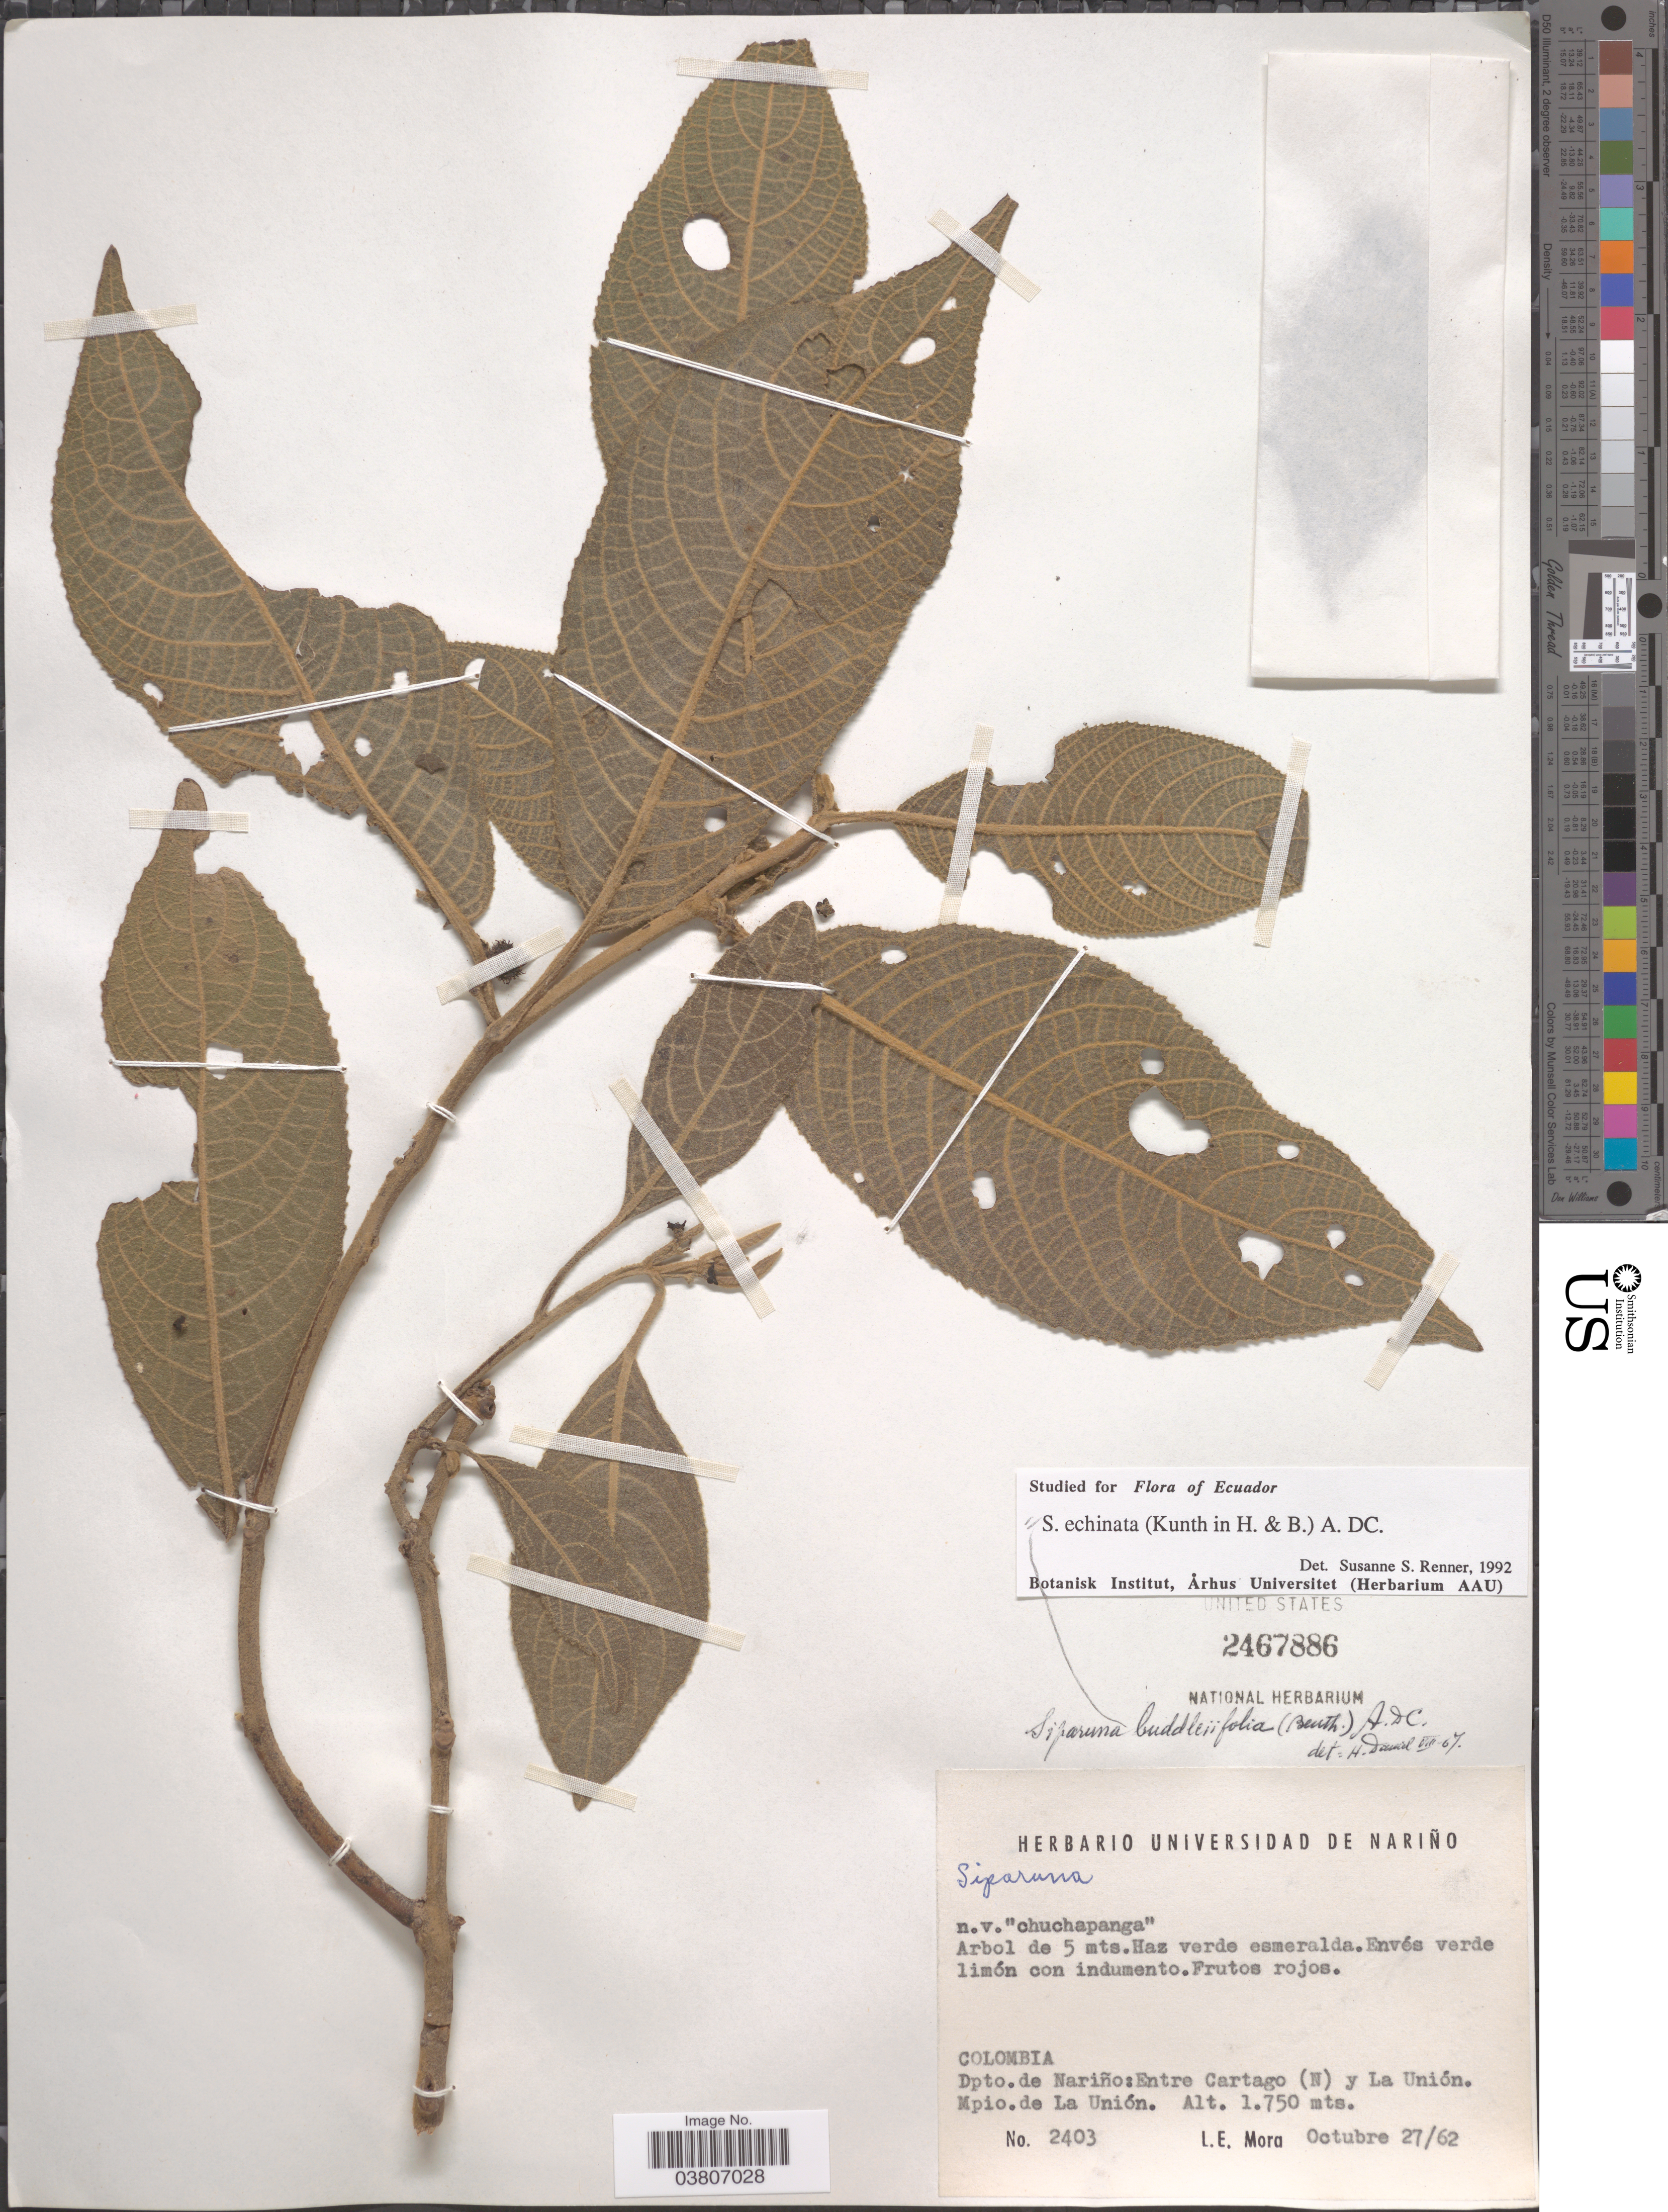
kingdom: Plantae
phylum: Tracheophyta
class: Magnoliopsida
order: Laurales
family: Siparunaceae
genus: Siparuna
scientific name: Siparuna echinata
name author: (Kunth) A. DC.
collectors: L. Mora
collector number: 2403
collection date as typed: Transcribed d/m/y: 27/10/62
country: Colombia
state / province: Nariño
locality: Dpto. de Nariño: Entre Cartago (N) y La Unión. Mpio. de La Unión.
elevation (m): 1750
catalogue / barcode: US 2467886